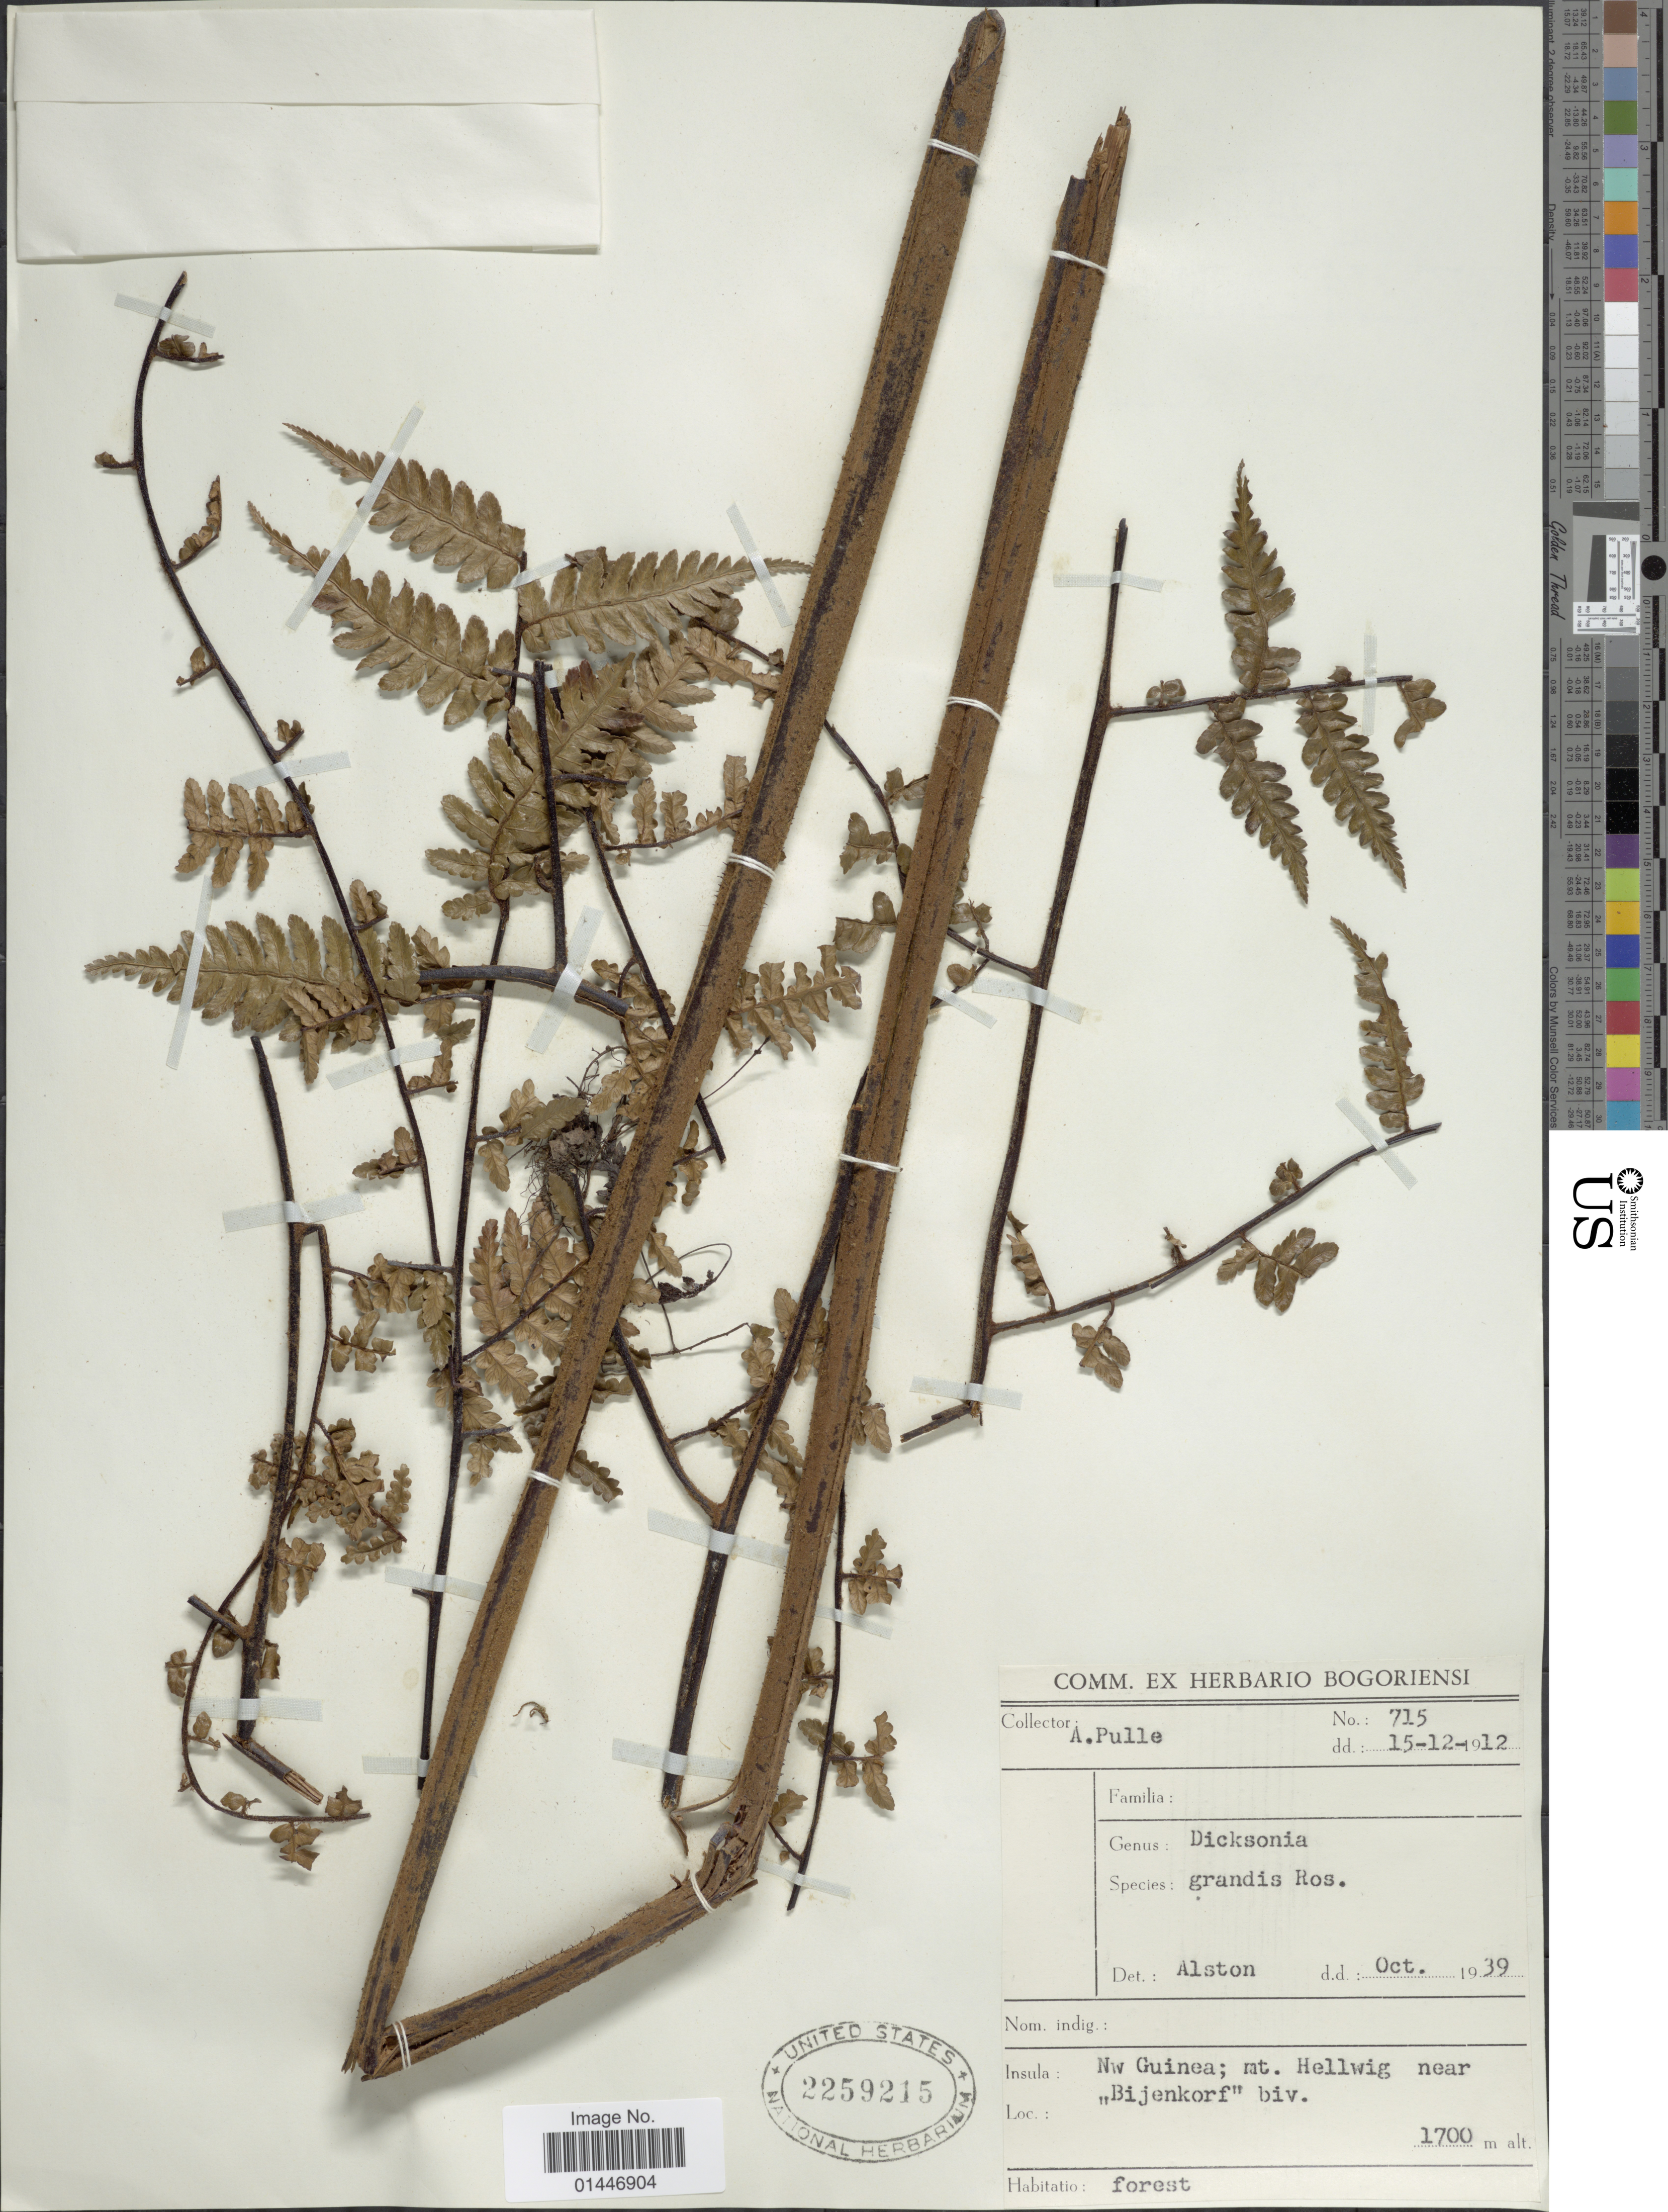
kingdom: Plantae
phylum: Tracheophyta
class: Polypodiopsida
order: Cyatheales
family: Dicksoniaceae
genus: Dicksonia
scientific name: Dicksonia grandis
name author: Rosenst.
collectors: A. A. Pulle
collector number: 715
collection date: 1912-12-15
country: Papua New Guinea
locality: Nw Guinea; mt. Hellwig near "Bijenkorf" biv.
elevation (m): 1700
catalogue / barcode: US 2259215